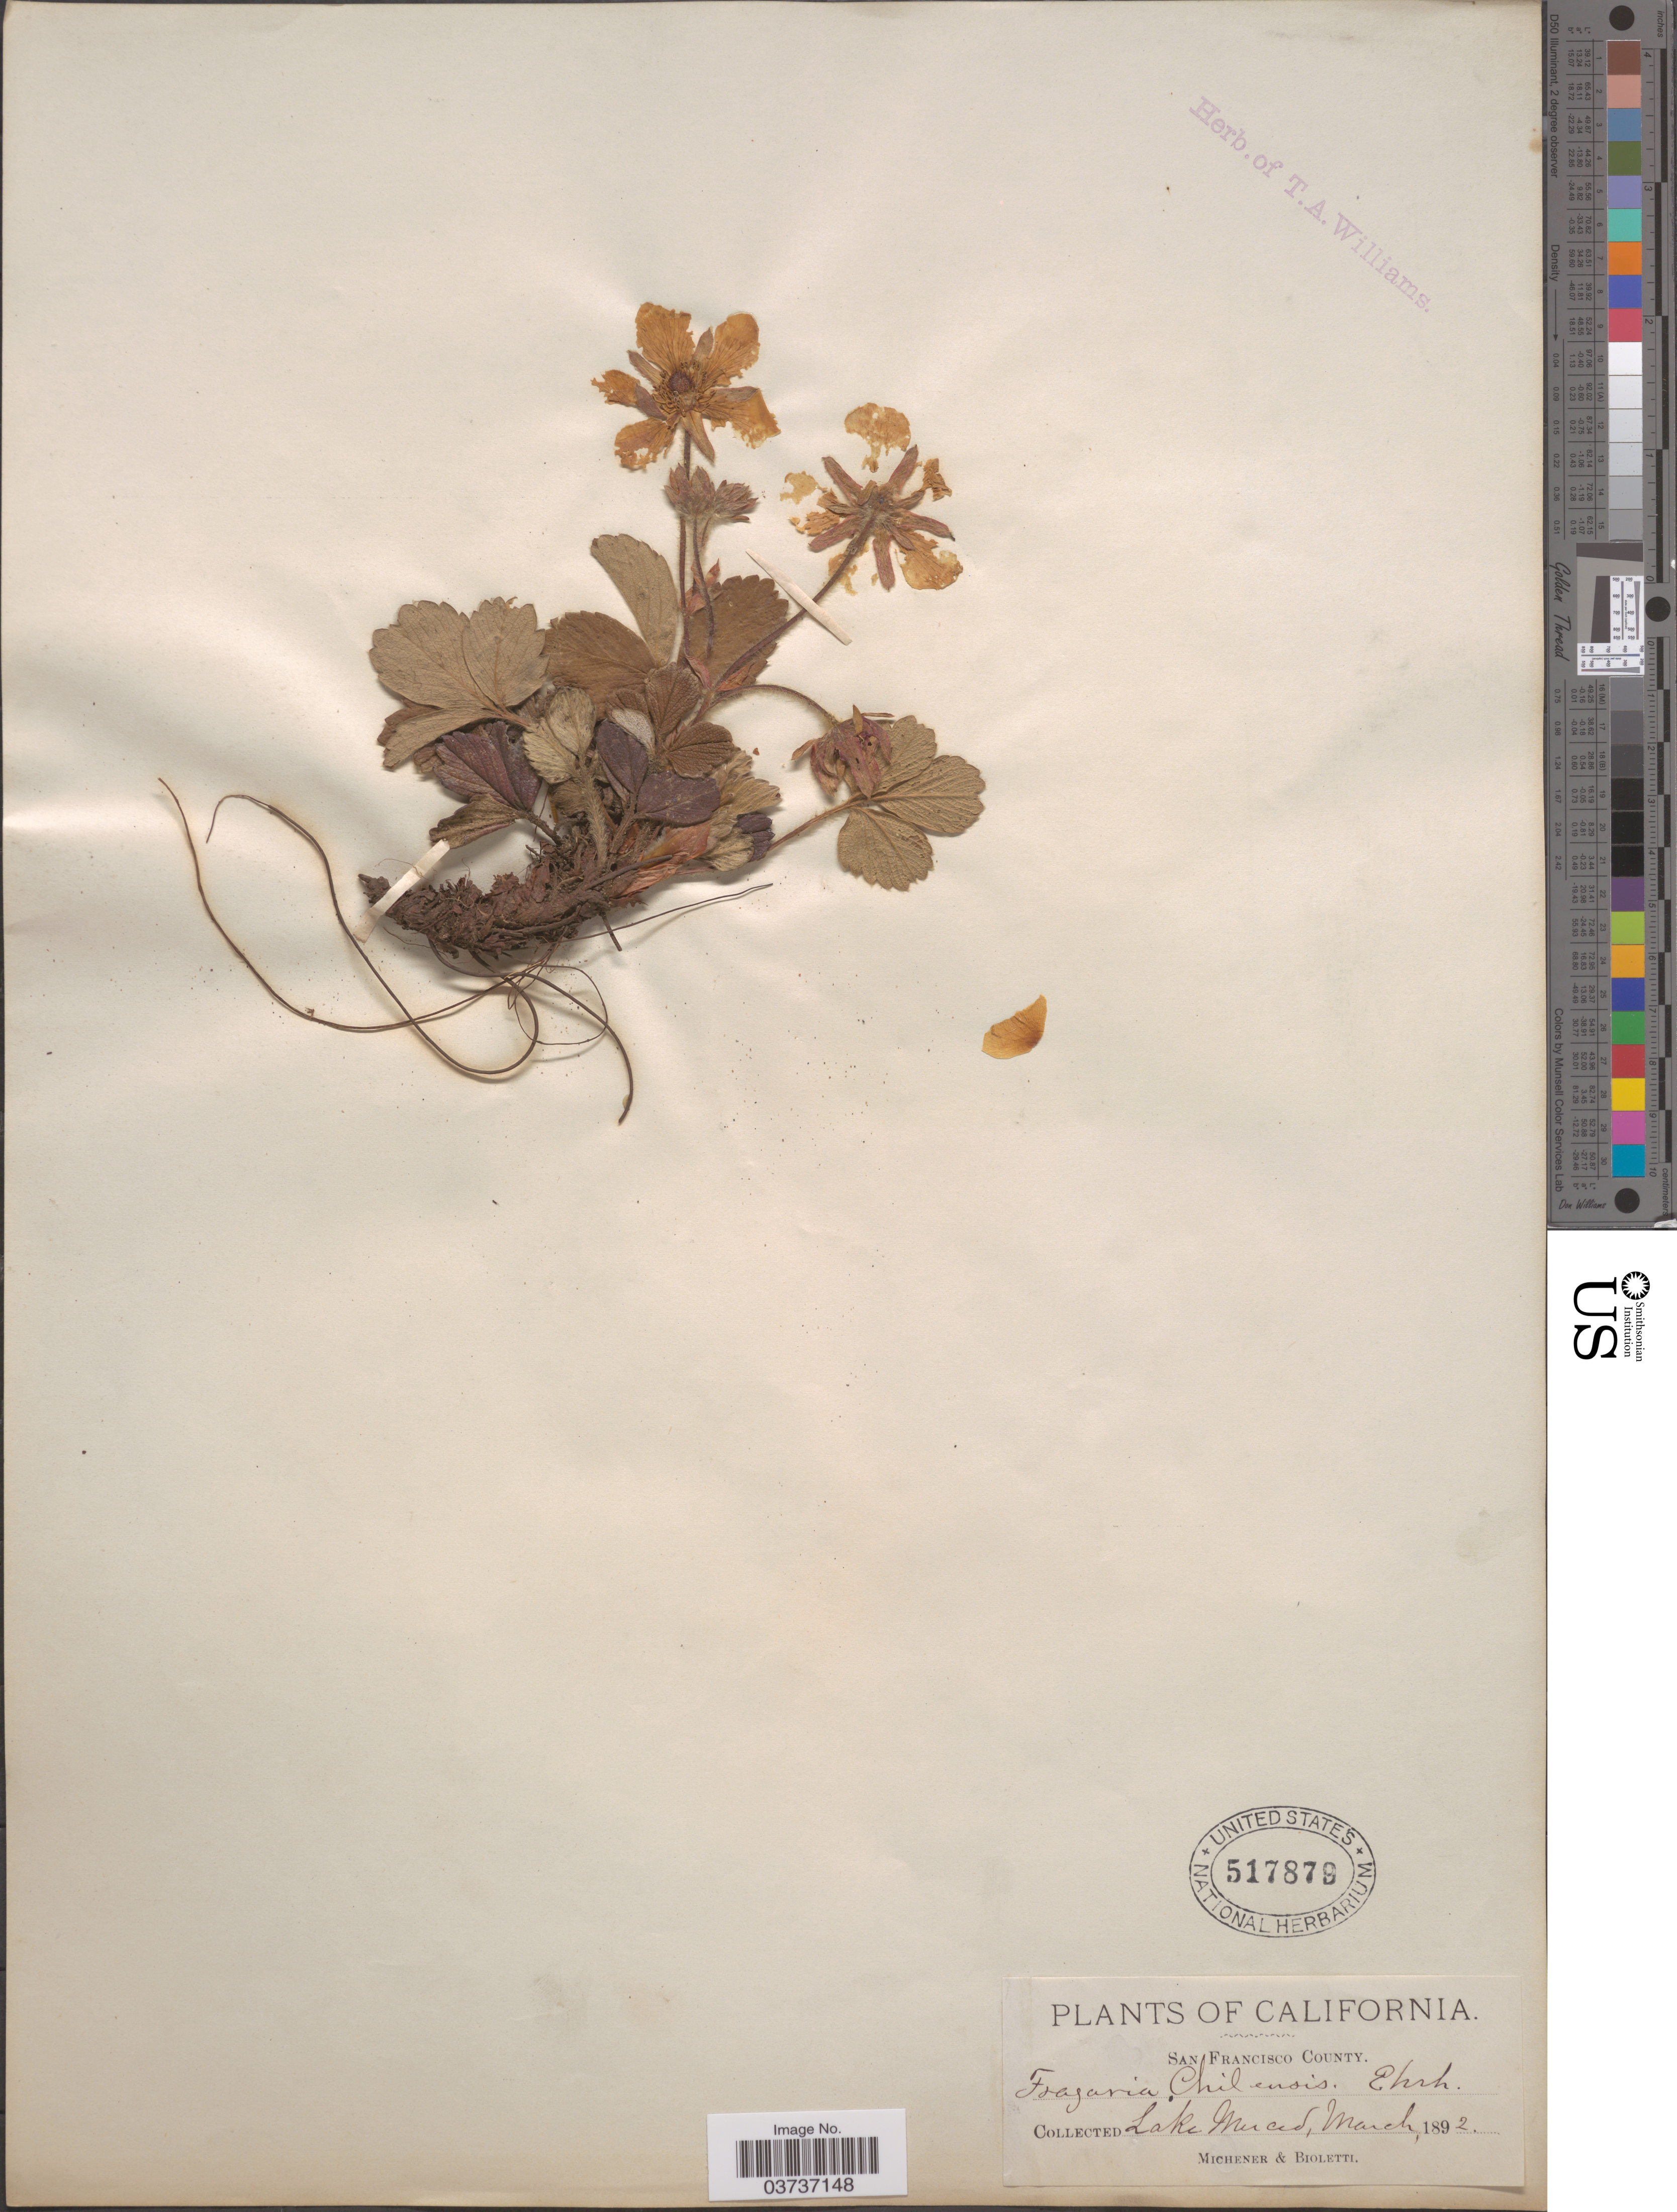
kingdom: Plantae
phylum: Tracheophyta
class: Magnoliopsida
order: Rosales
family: Rosaceae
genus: Fragaria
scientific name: Fragaria chiloensis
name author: (L.) Mill.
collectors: -. Michener & -- Bioletti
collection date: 1892-03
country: United States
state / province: California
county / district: San Francisco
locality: San Francisco County. Lake Merced.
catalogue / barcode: US 517879